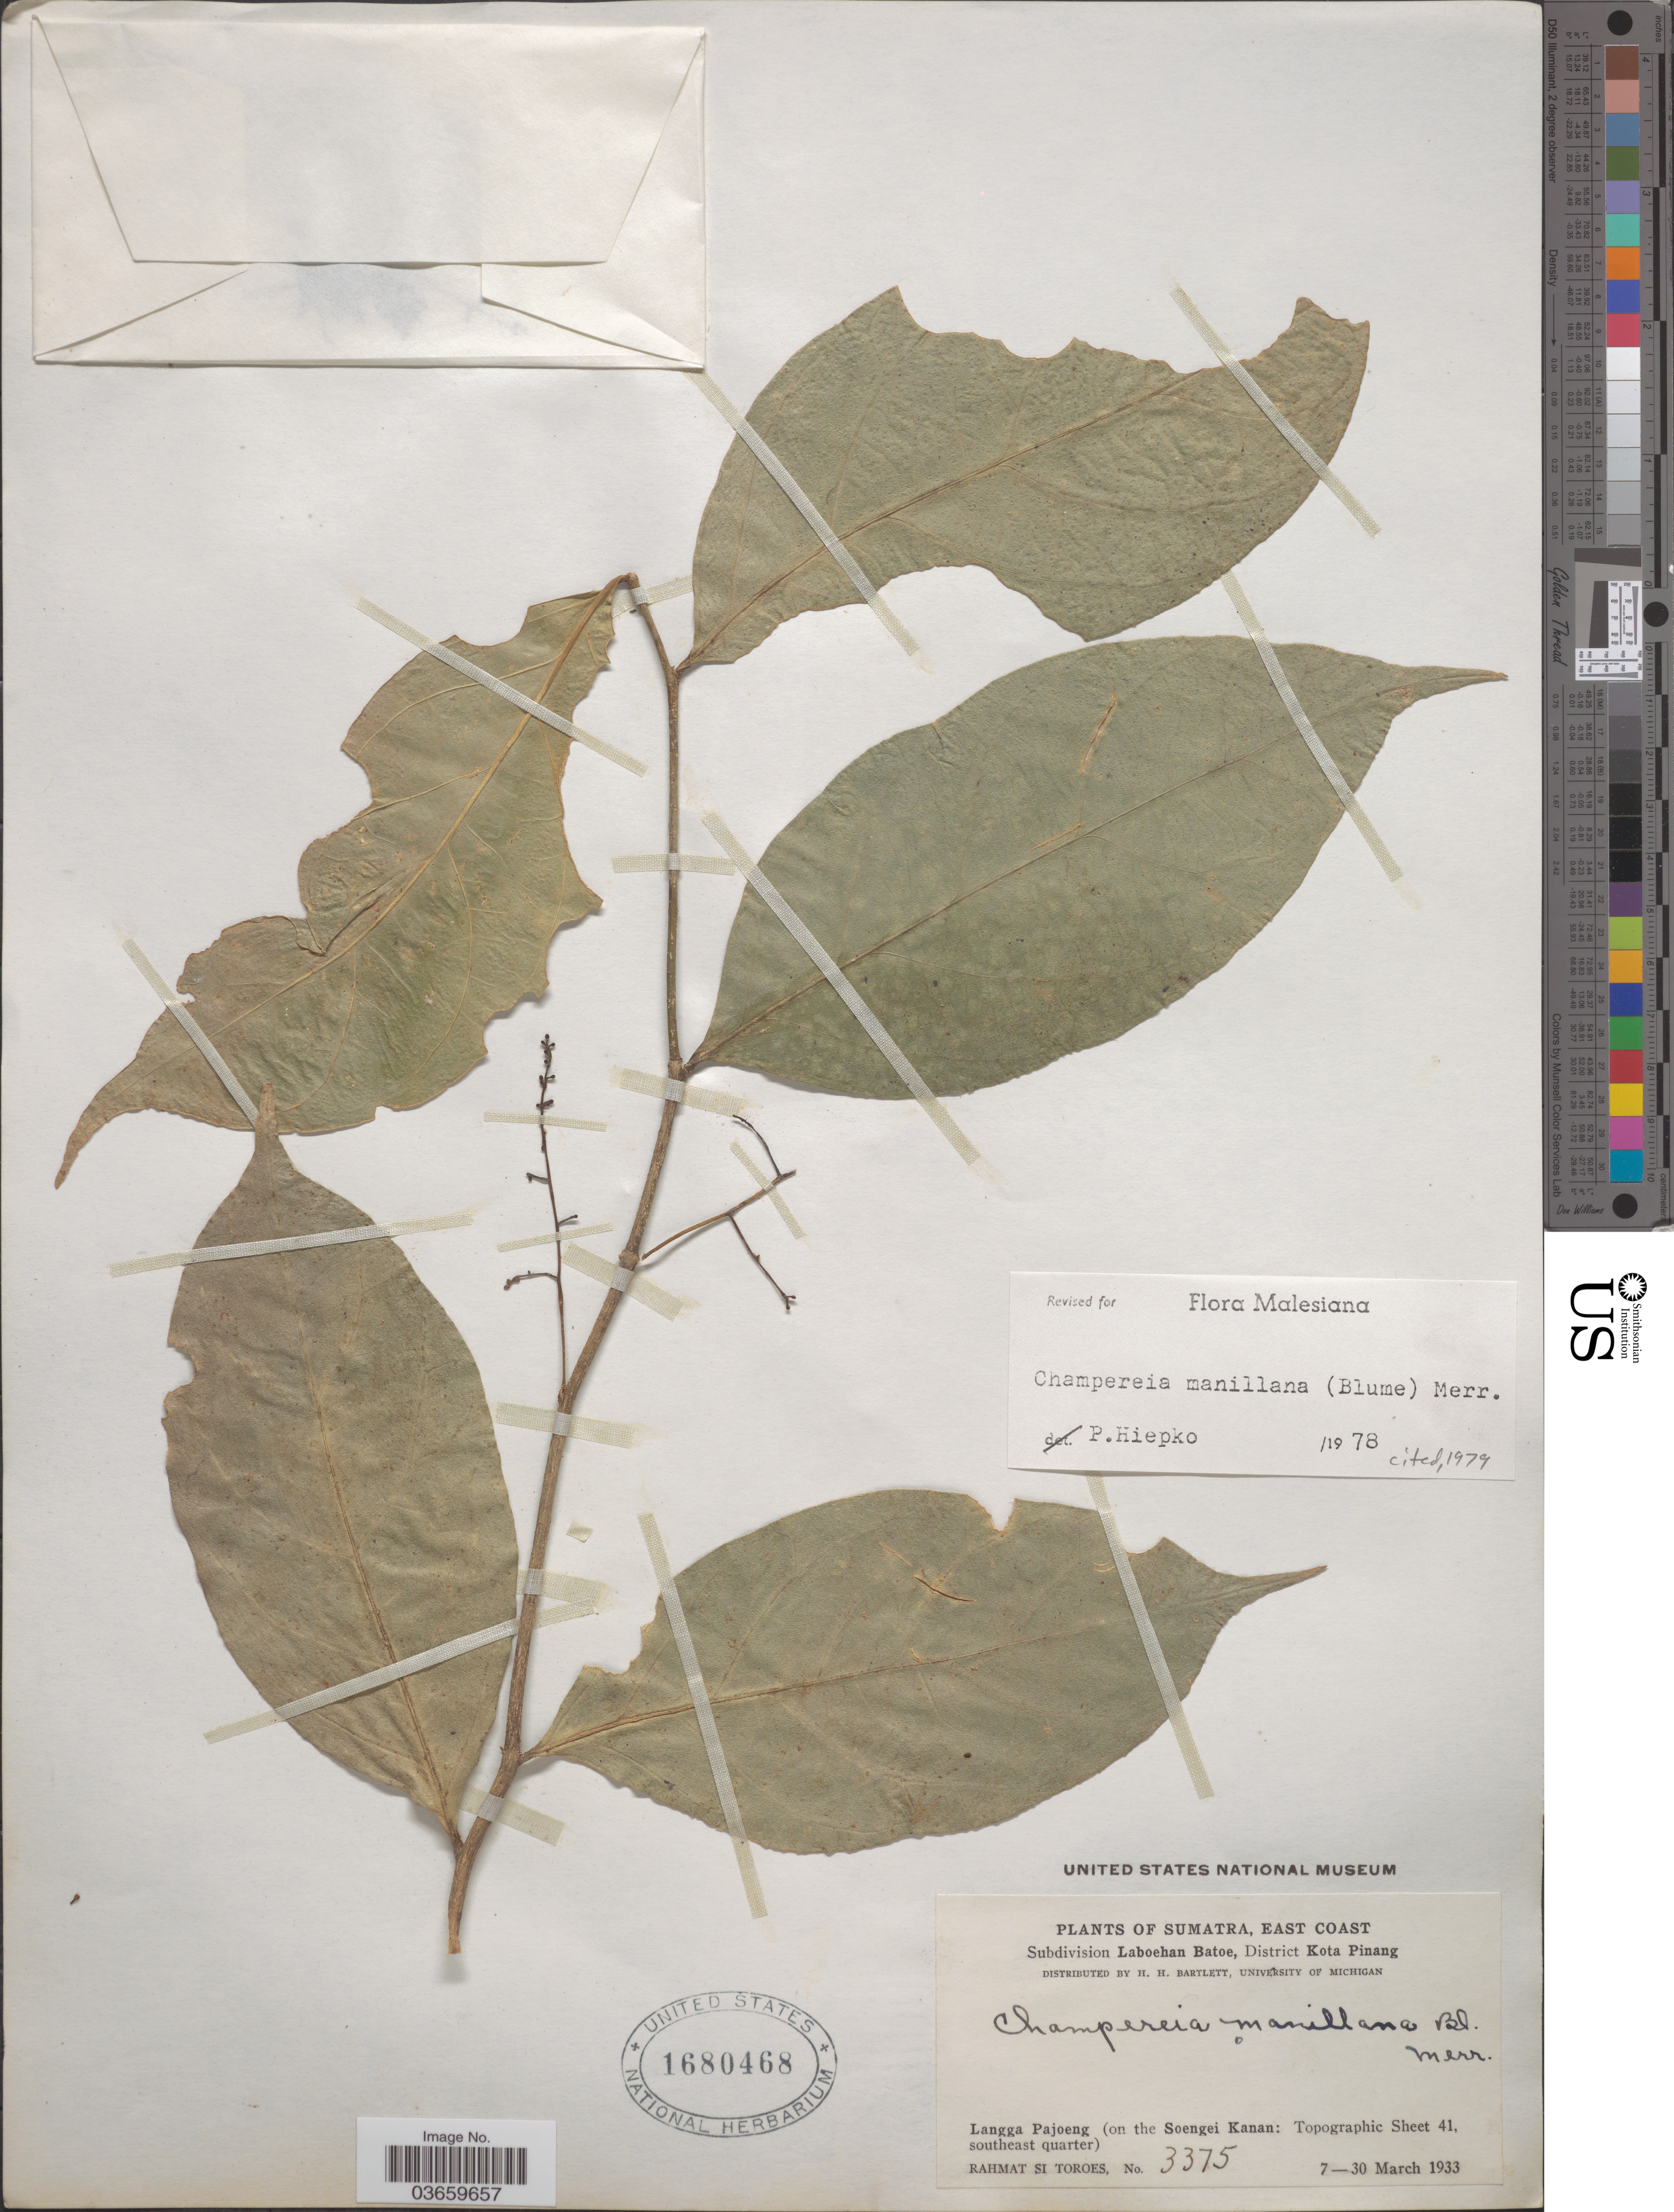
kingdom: Plantae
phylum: Tracheophyta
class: Magnoliopsida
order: Santalales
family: Opiliaceae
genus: Champereia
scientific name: Champereia manillana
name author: (Blume) Merr.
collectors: Rahmat Si Boeea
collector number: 3375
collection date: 1933-03-07/1933-03-30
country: Indonesia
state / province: Sumatra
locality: East Coast. Subdivision Laboehan Batoe, District Kota Pinang. Langga Pajoeng (on the Soengei Kanan: Topographic Sheet 41, southeast quarter).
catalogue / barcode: US 1680468